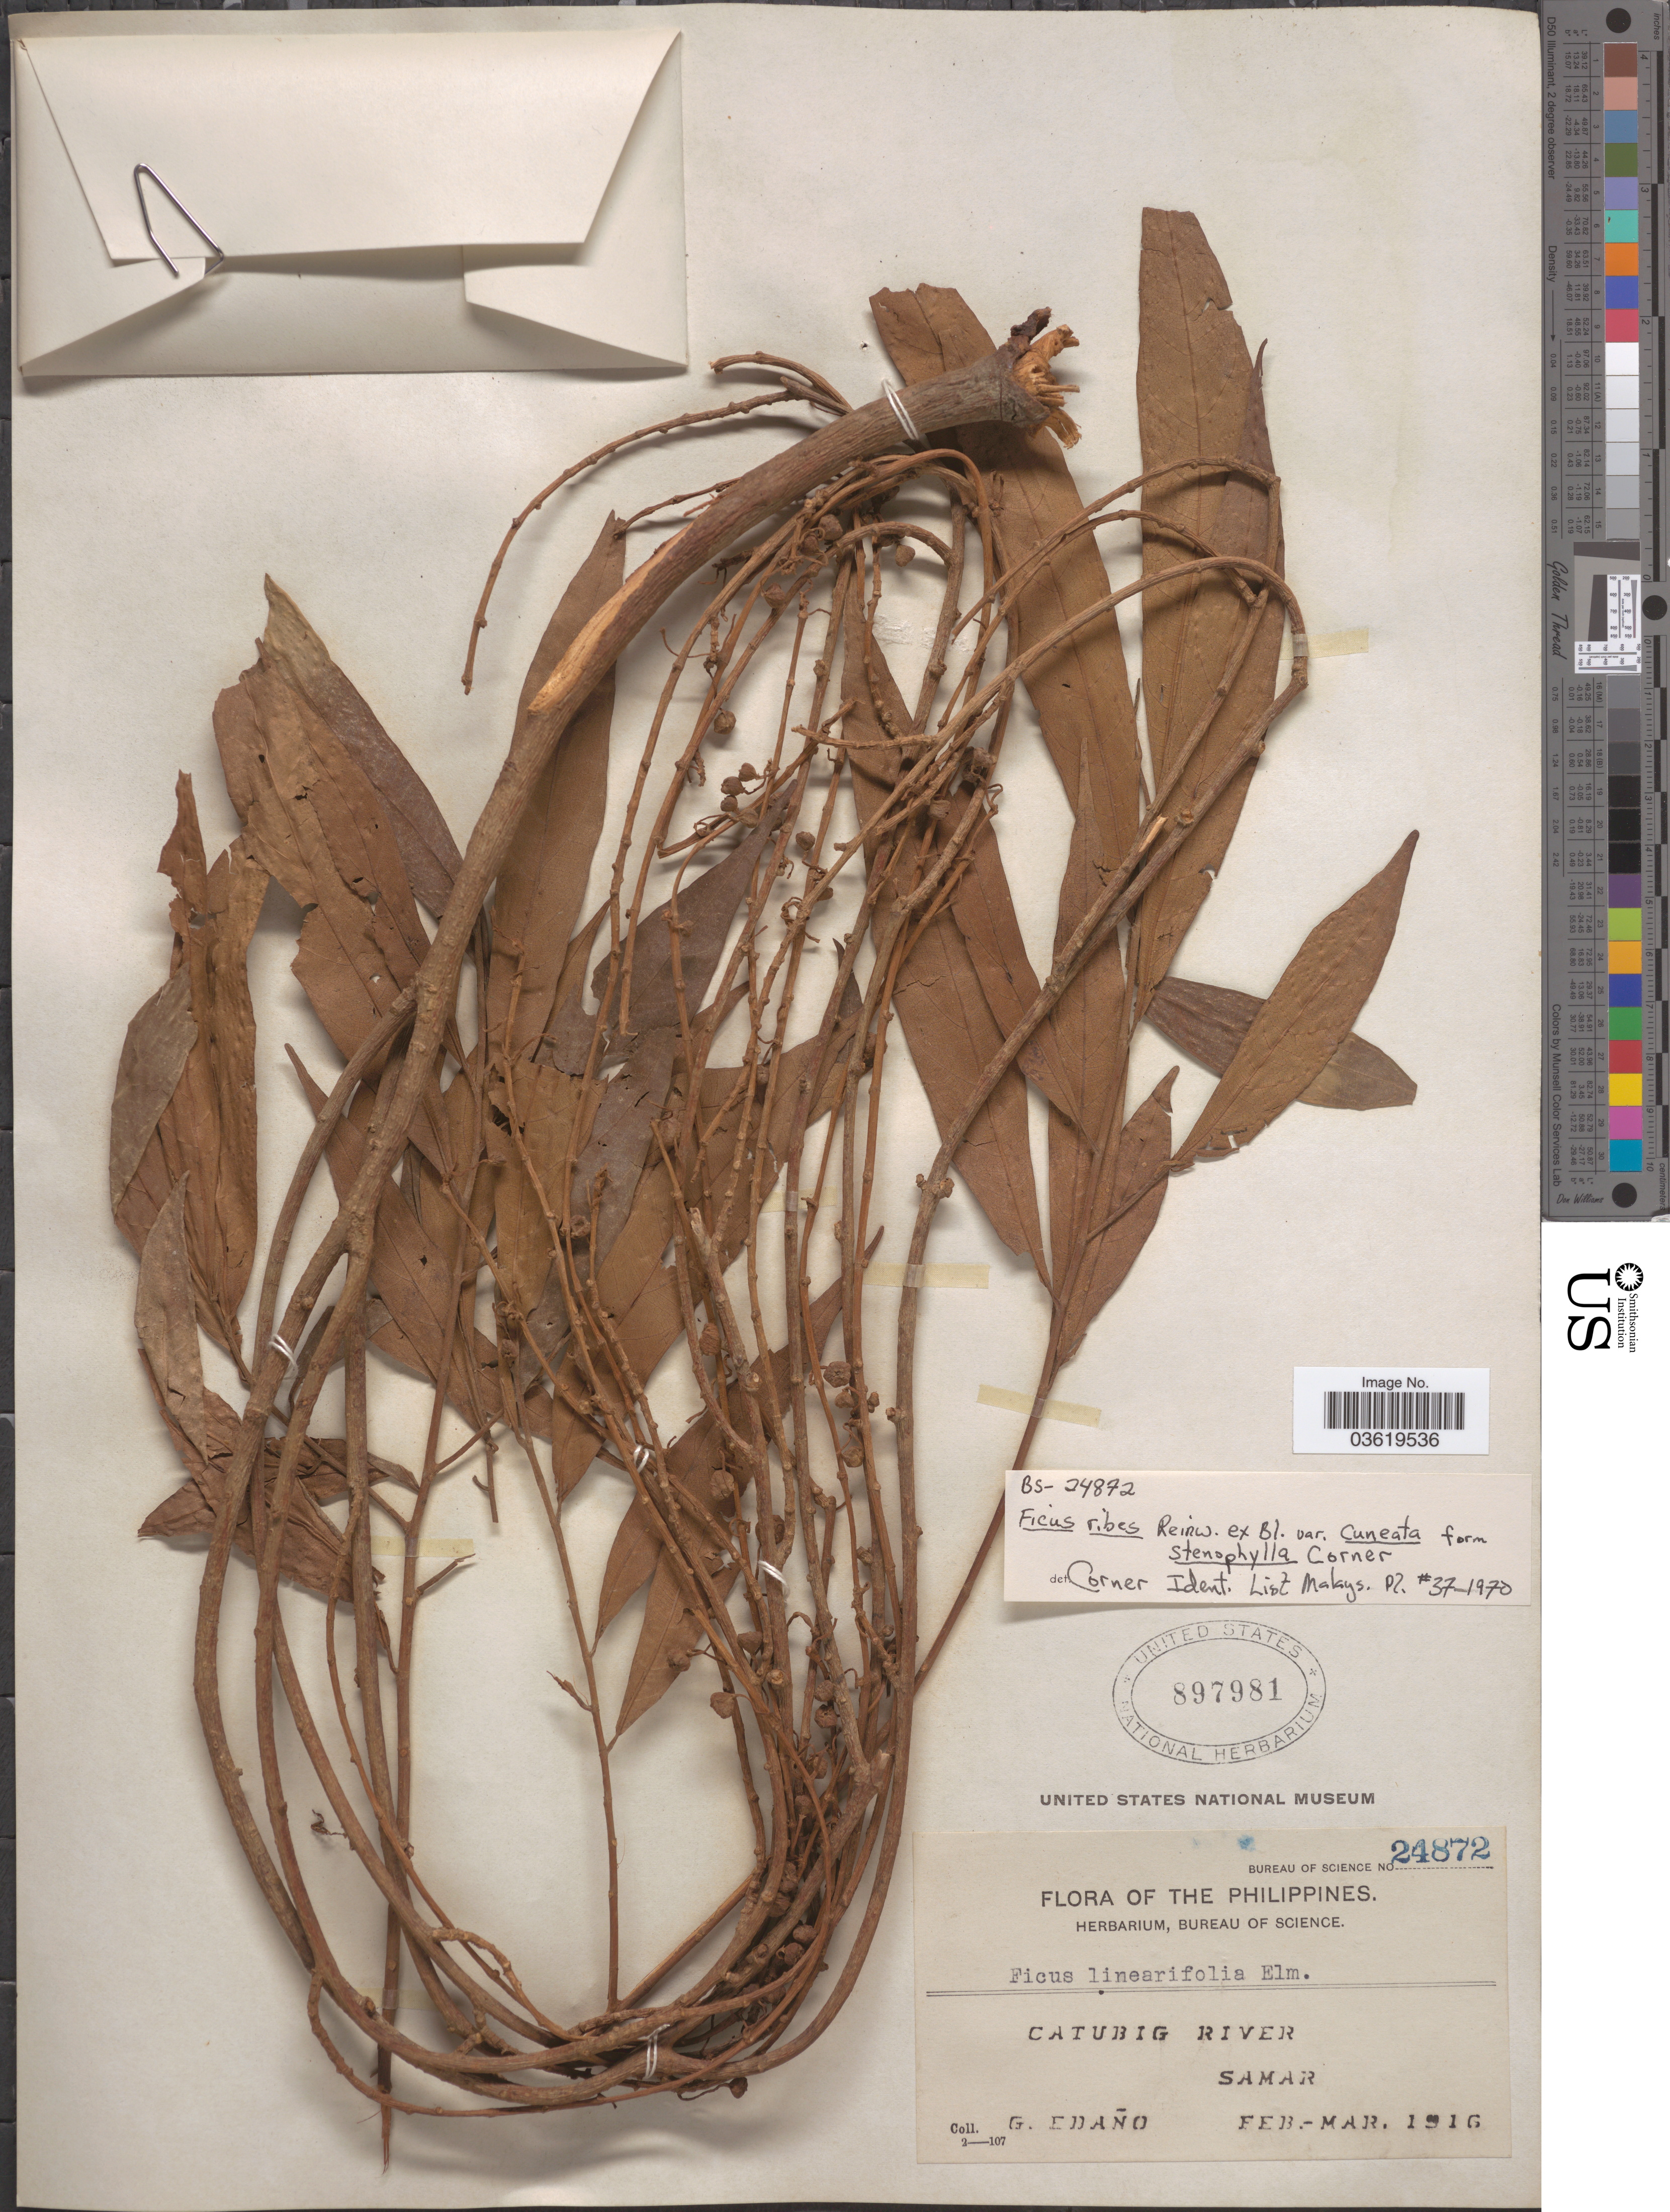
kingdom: Plantae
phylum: Tracheophyta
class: Magnoliopsida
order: Rosales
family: Moraceae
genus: Ficus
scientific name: Ficus ribes var. cuneata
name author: (Miq.) Corner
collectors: G. Edaño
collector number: Bureau of Science 24872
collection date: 1916-02/1916-03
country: Philippines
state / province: Eastern Visayas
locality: Catubig River. Samar.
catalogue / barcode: US 897981